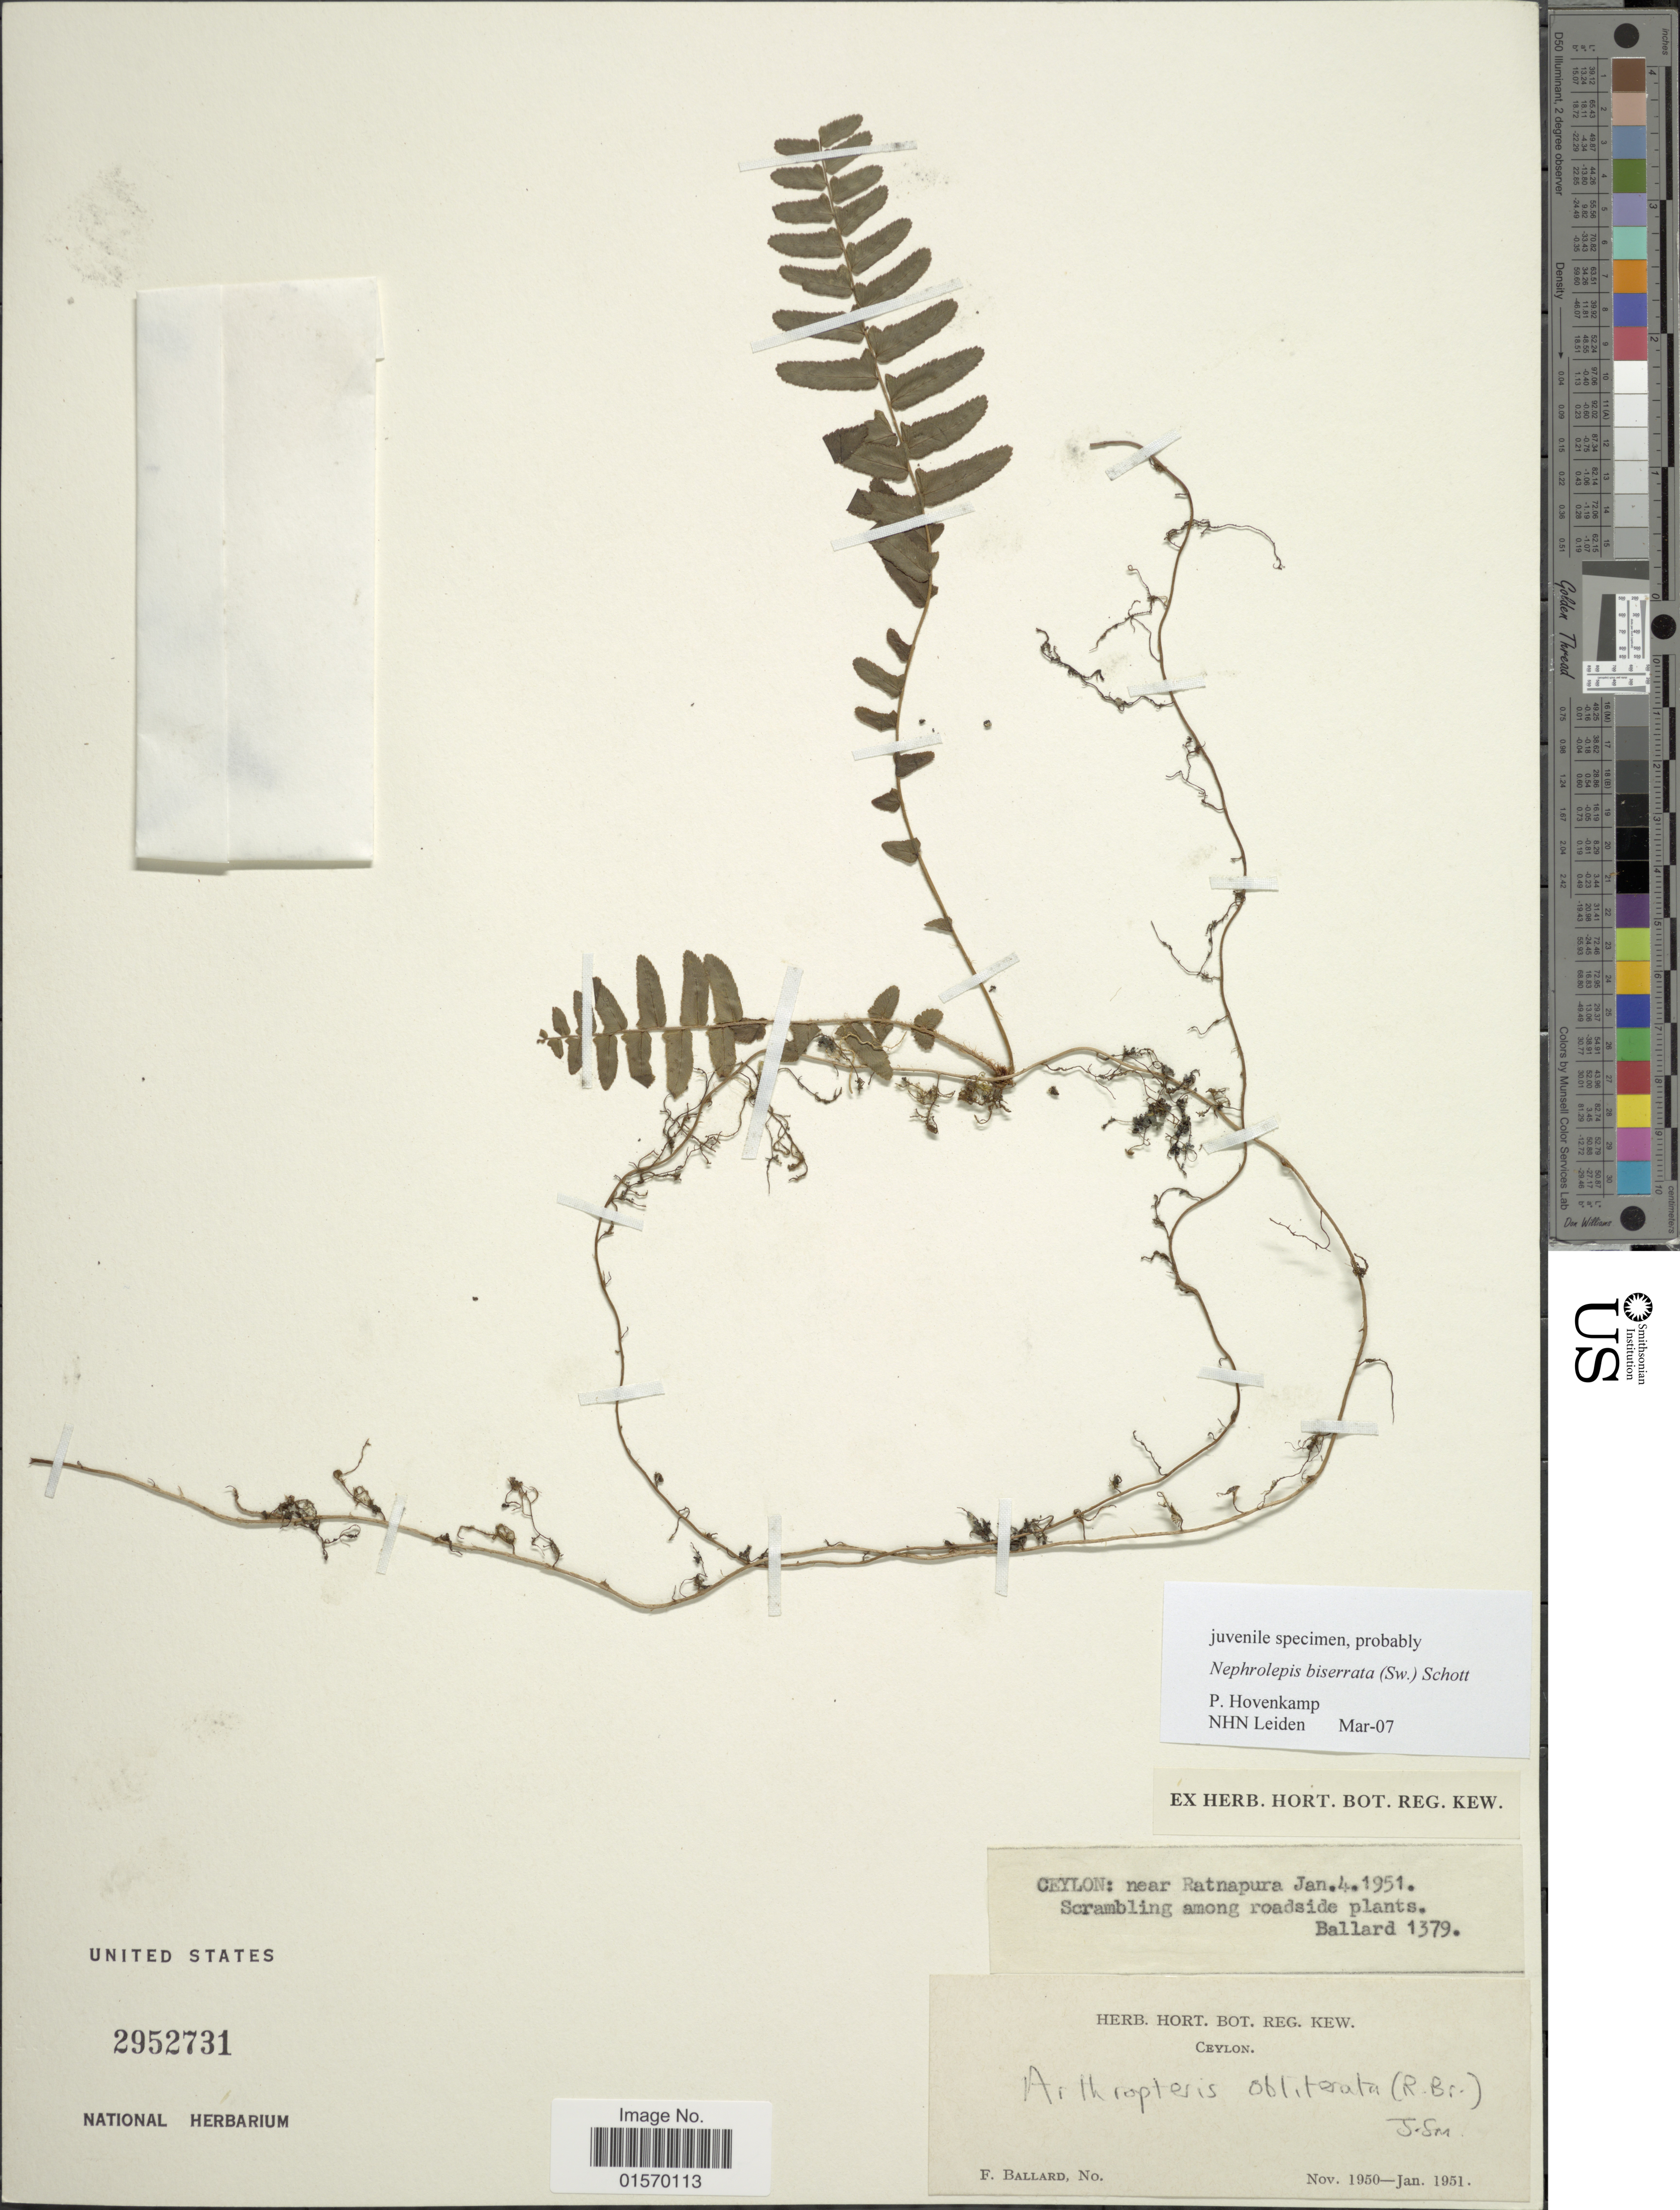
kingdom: Plantae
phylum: Tracheophyta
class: Polypodiopsida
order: Polypodiales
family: Nephrolepidaceae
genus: Nephrolepis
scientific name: Nephrolepis biserrata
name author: (Sw.) Schott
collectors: F. Ballard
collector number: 1379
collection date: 1951-01-04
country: Sri Lanka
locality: Ceylon: near Ratnapura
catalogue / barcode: US 2952731